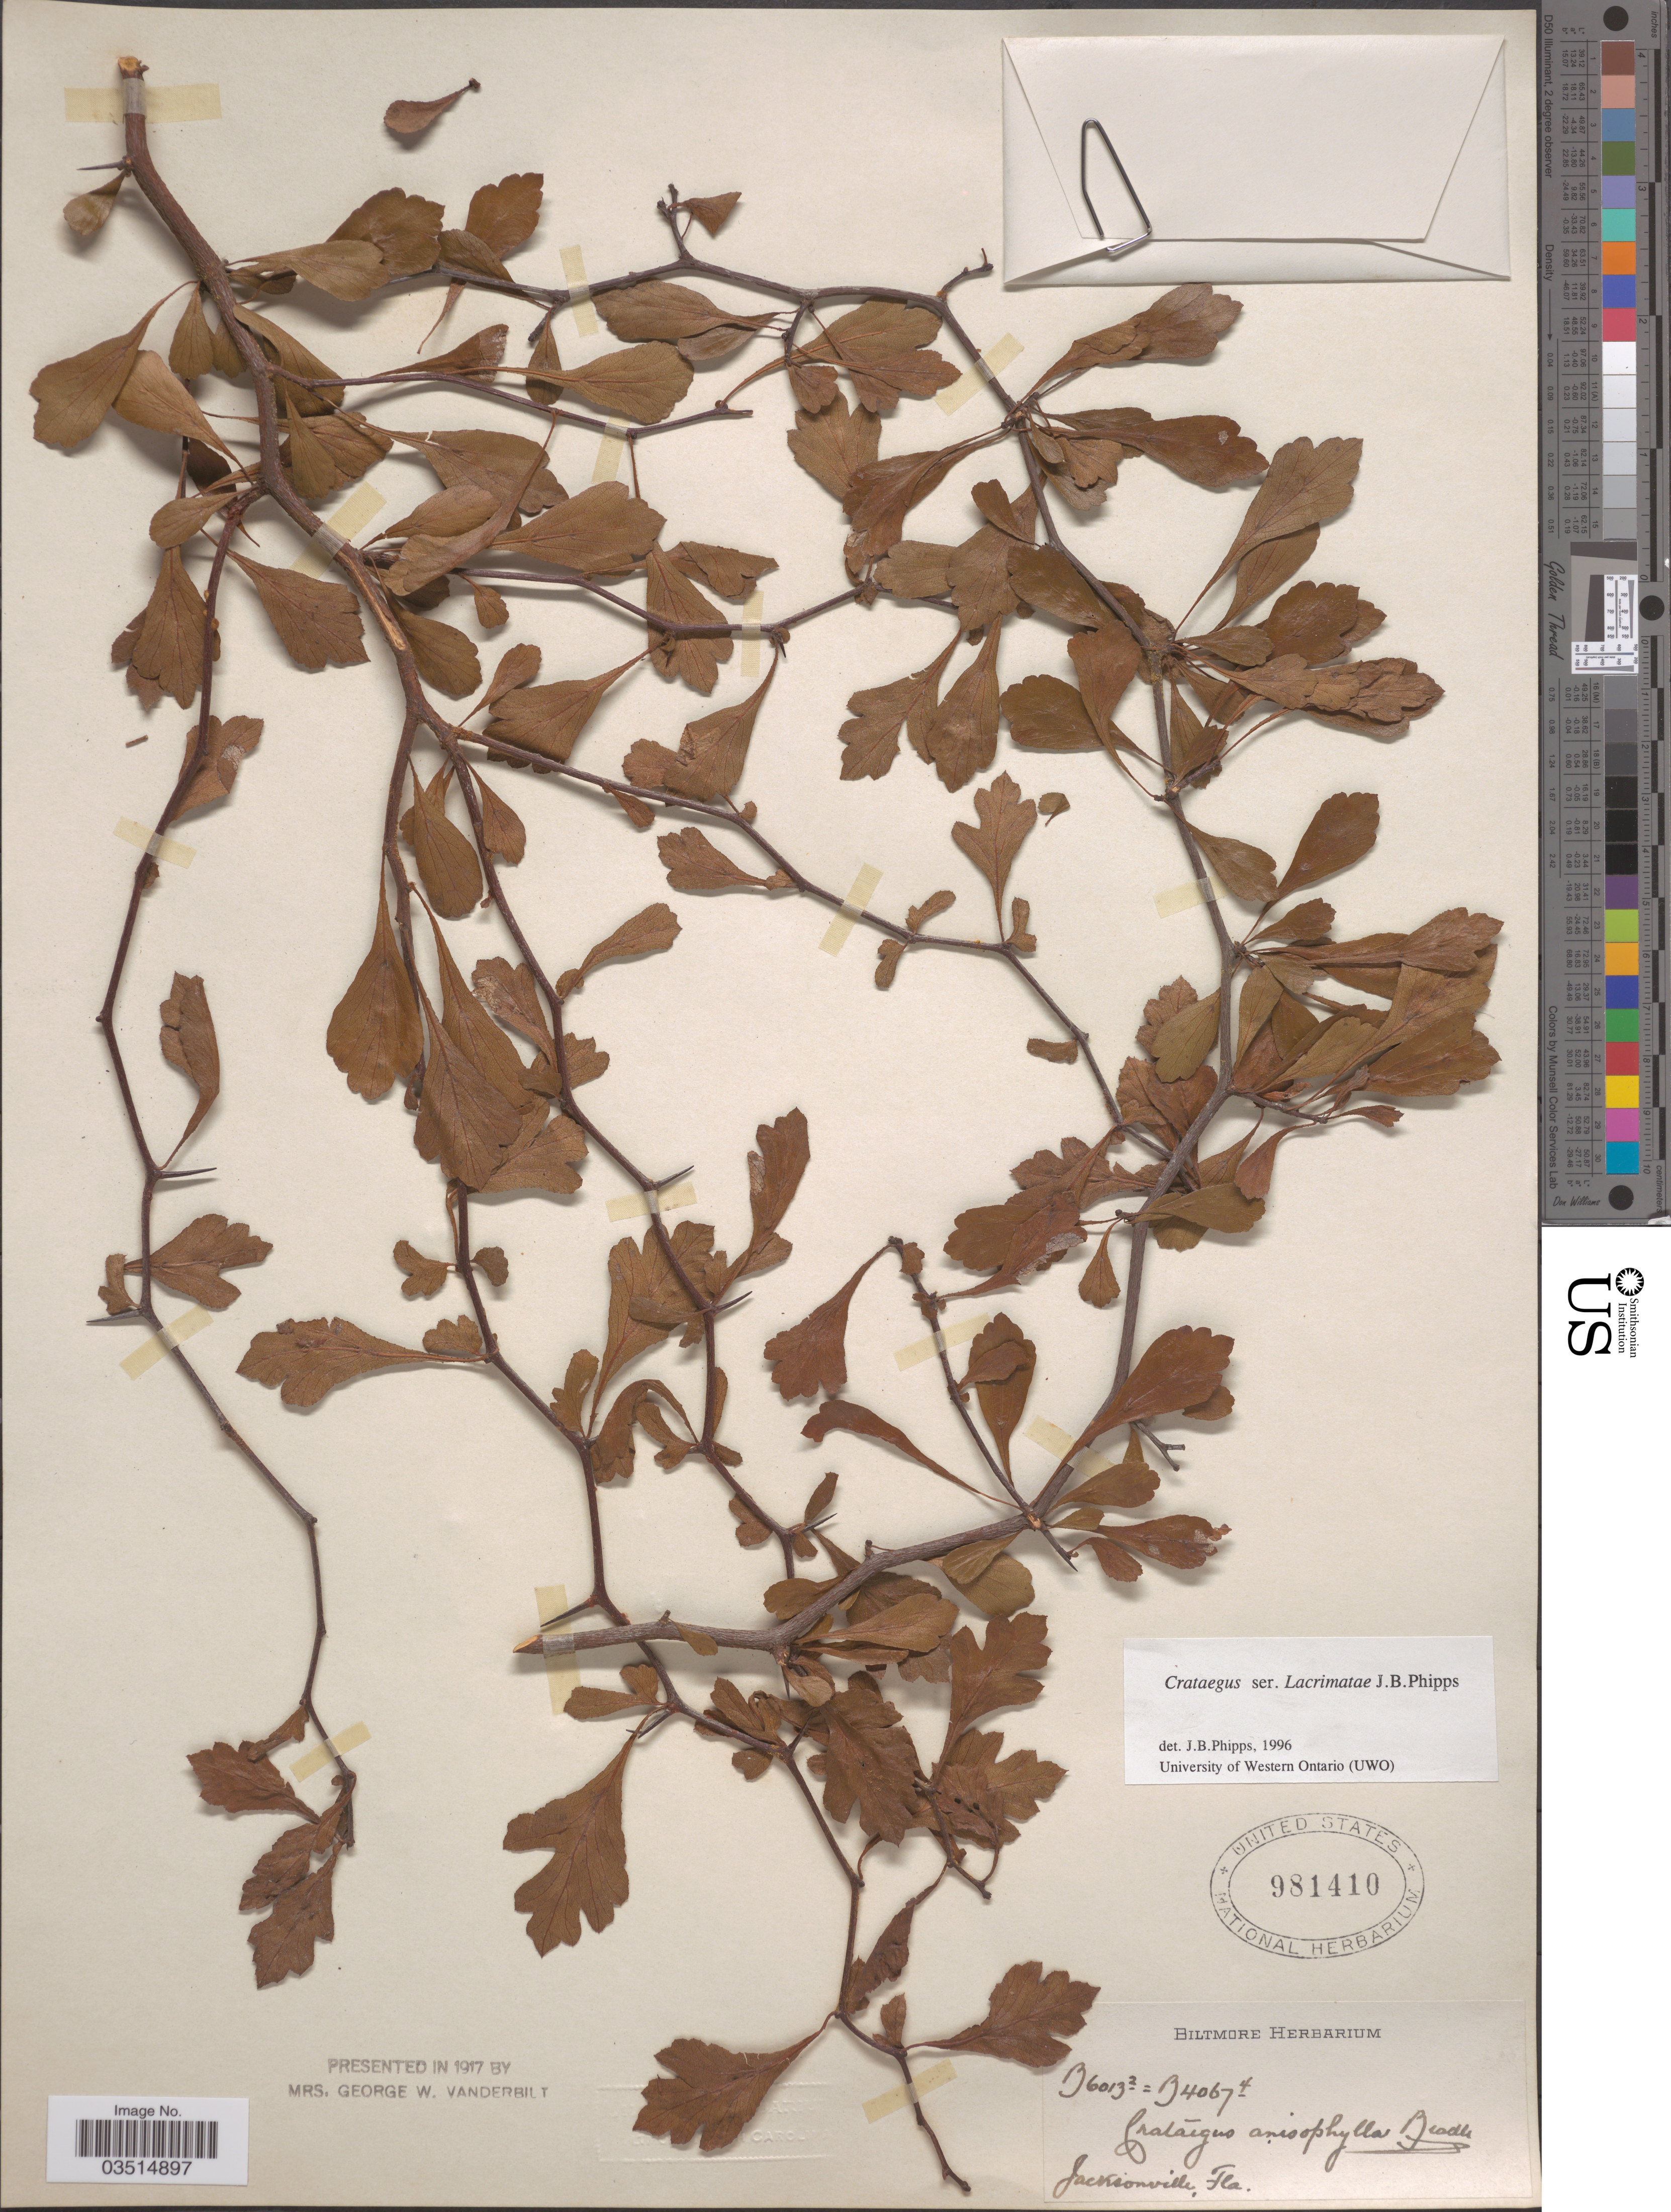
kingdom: Plantae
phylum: Tracheophyta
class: Magnoliopsida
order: Rosales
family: Rosaceae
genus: Crataegus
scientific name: Crataegus floridana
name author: Sarg.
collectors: ex herb. Biltmore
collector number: B6013² = B40674*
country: United States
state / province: Florida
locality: Jacksonville.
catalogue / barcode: US 981410